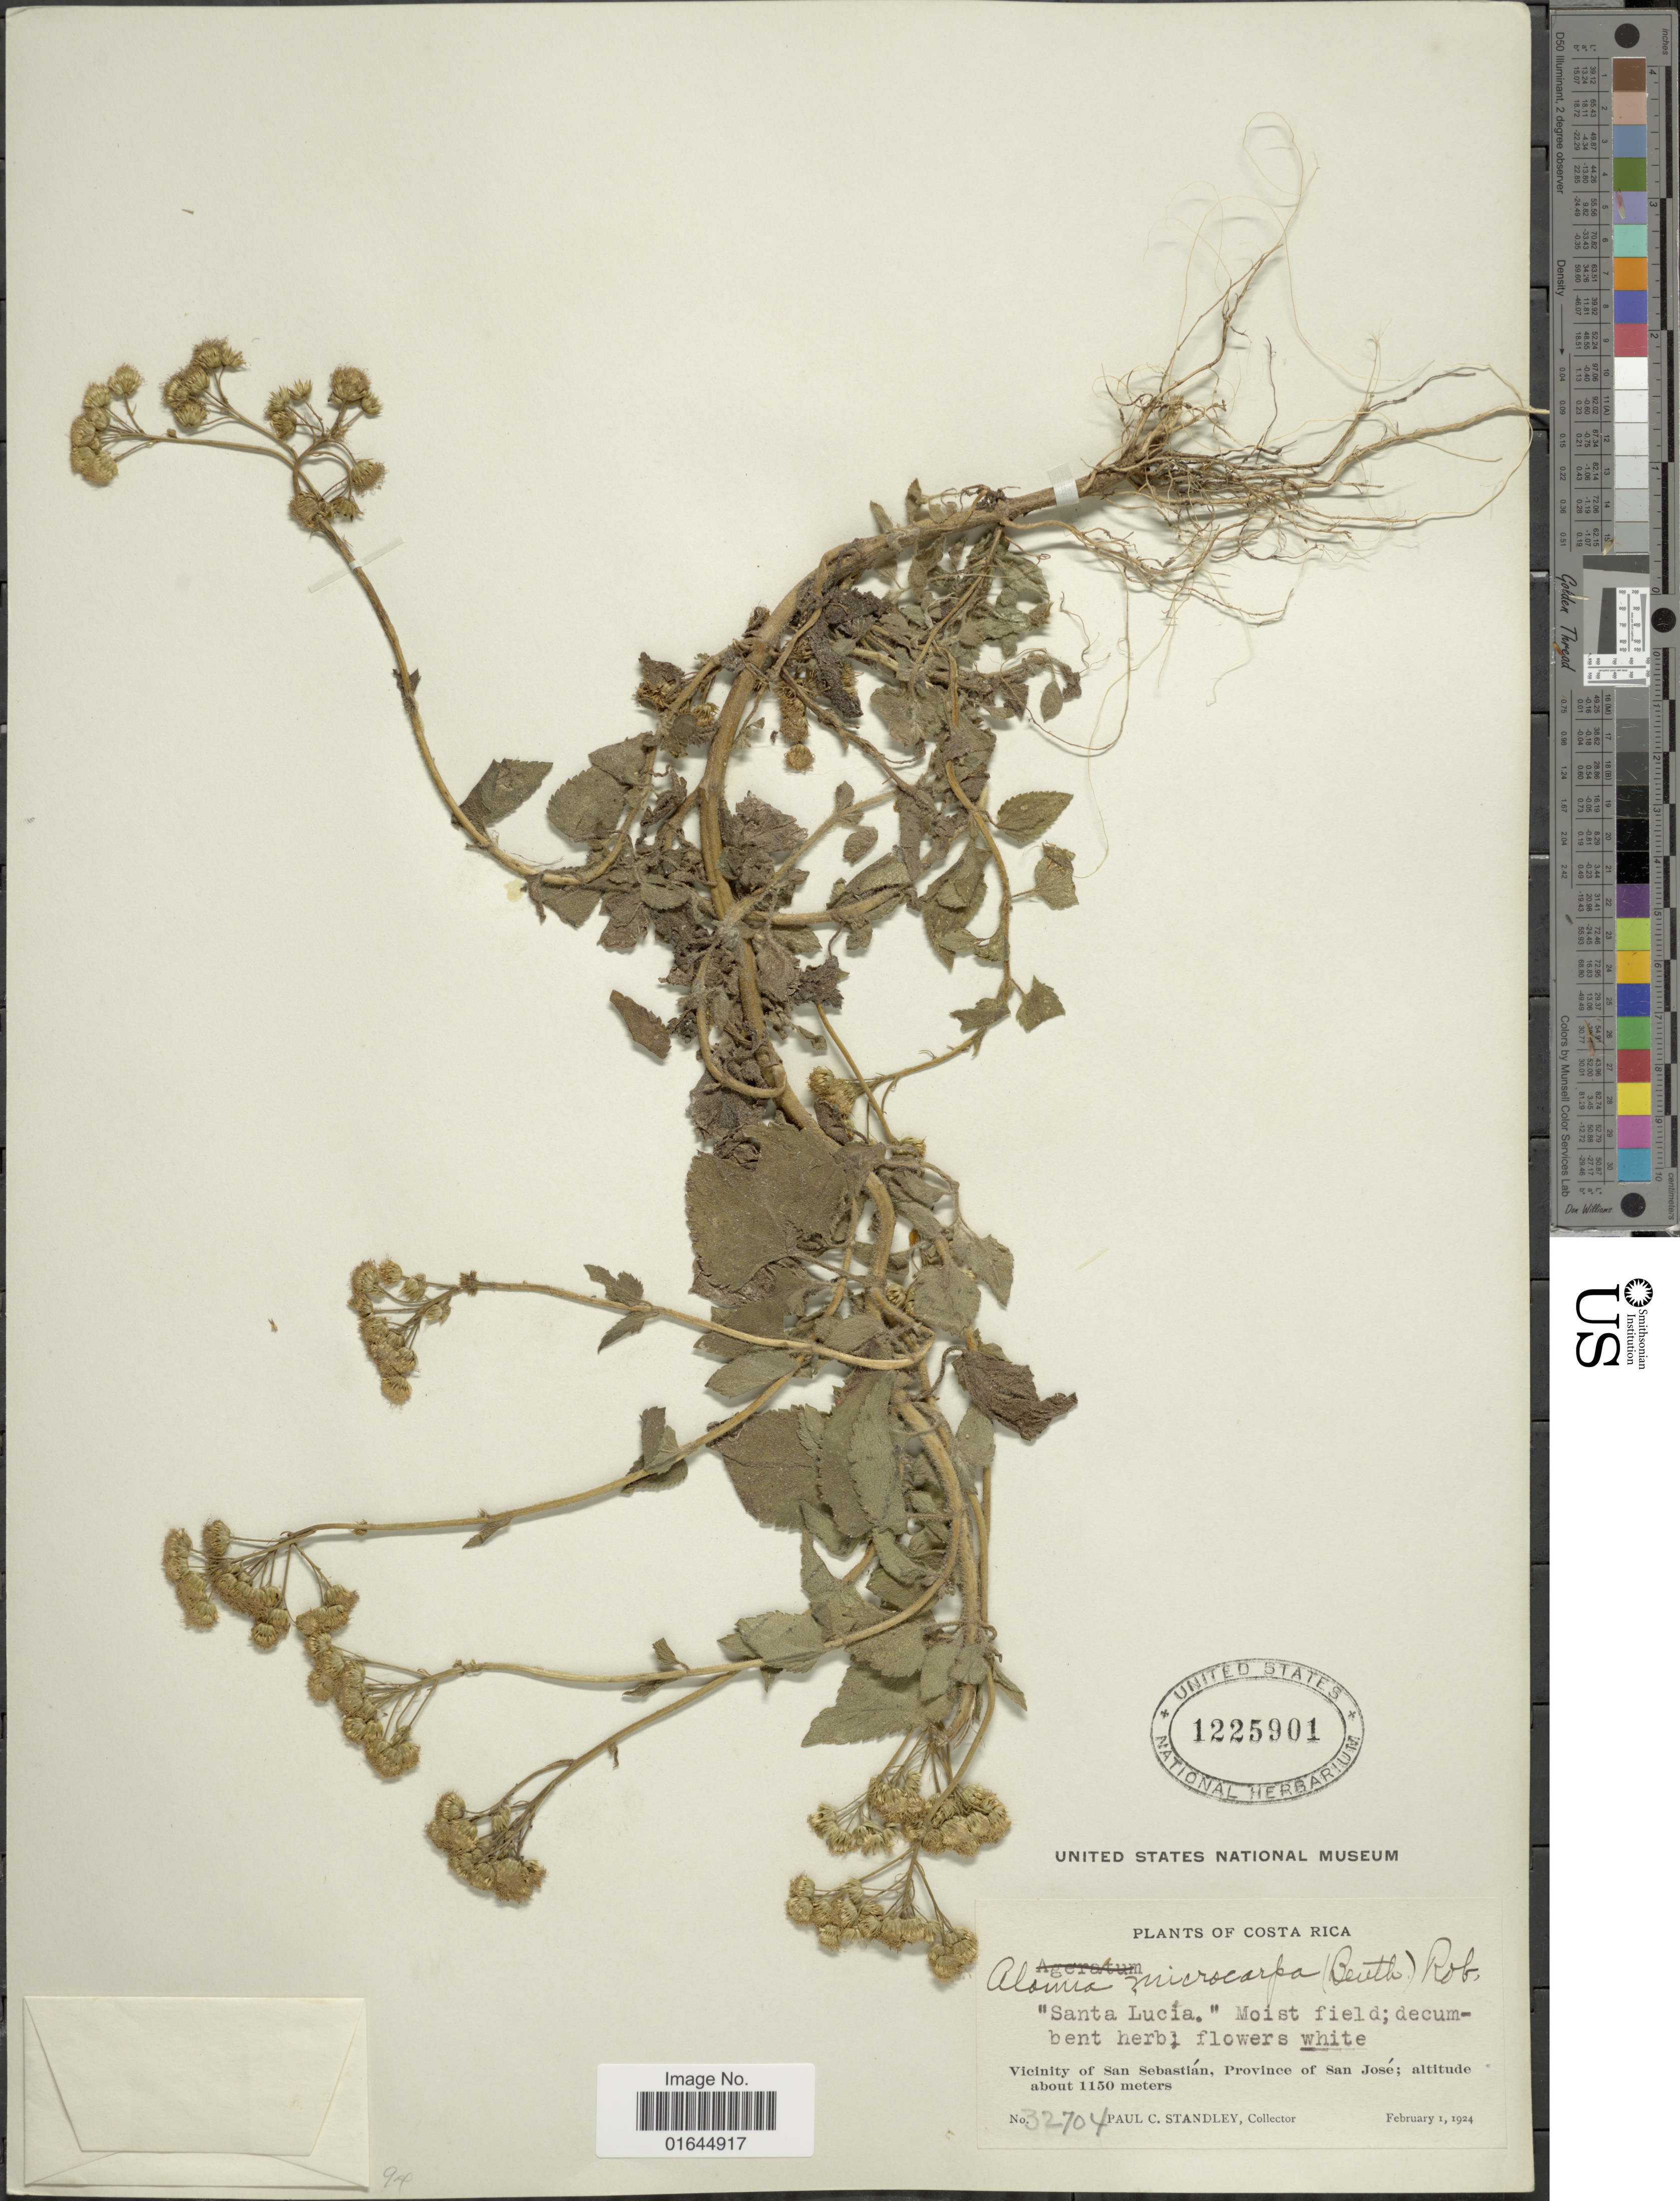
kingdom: Plantae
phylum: Tracheophyta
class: Magnoliopsida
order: Asterales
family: Asteraceae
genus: Ageratum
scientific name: Ageratum houstonianum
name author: Mill.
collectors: P. C. Standley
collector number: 32704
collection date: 1924-02-01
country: Costa Rica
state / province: San José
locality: San Lucia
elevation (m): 1150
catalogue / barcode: US 1225901